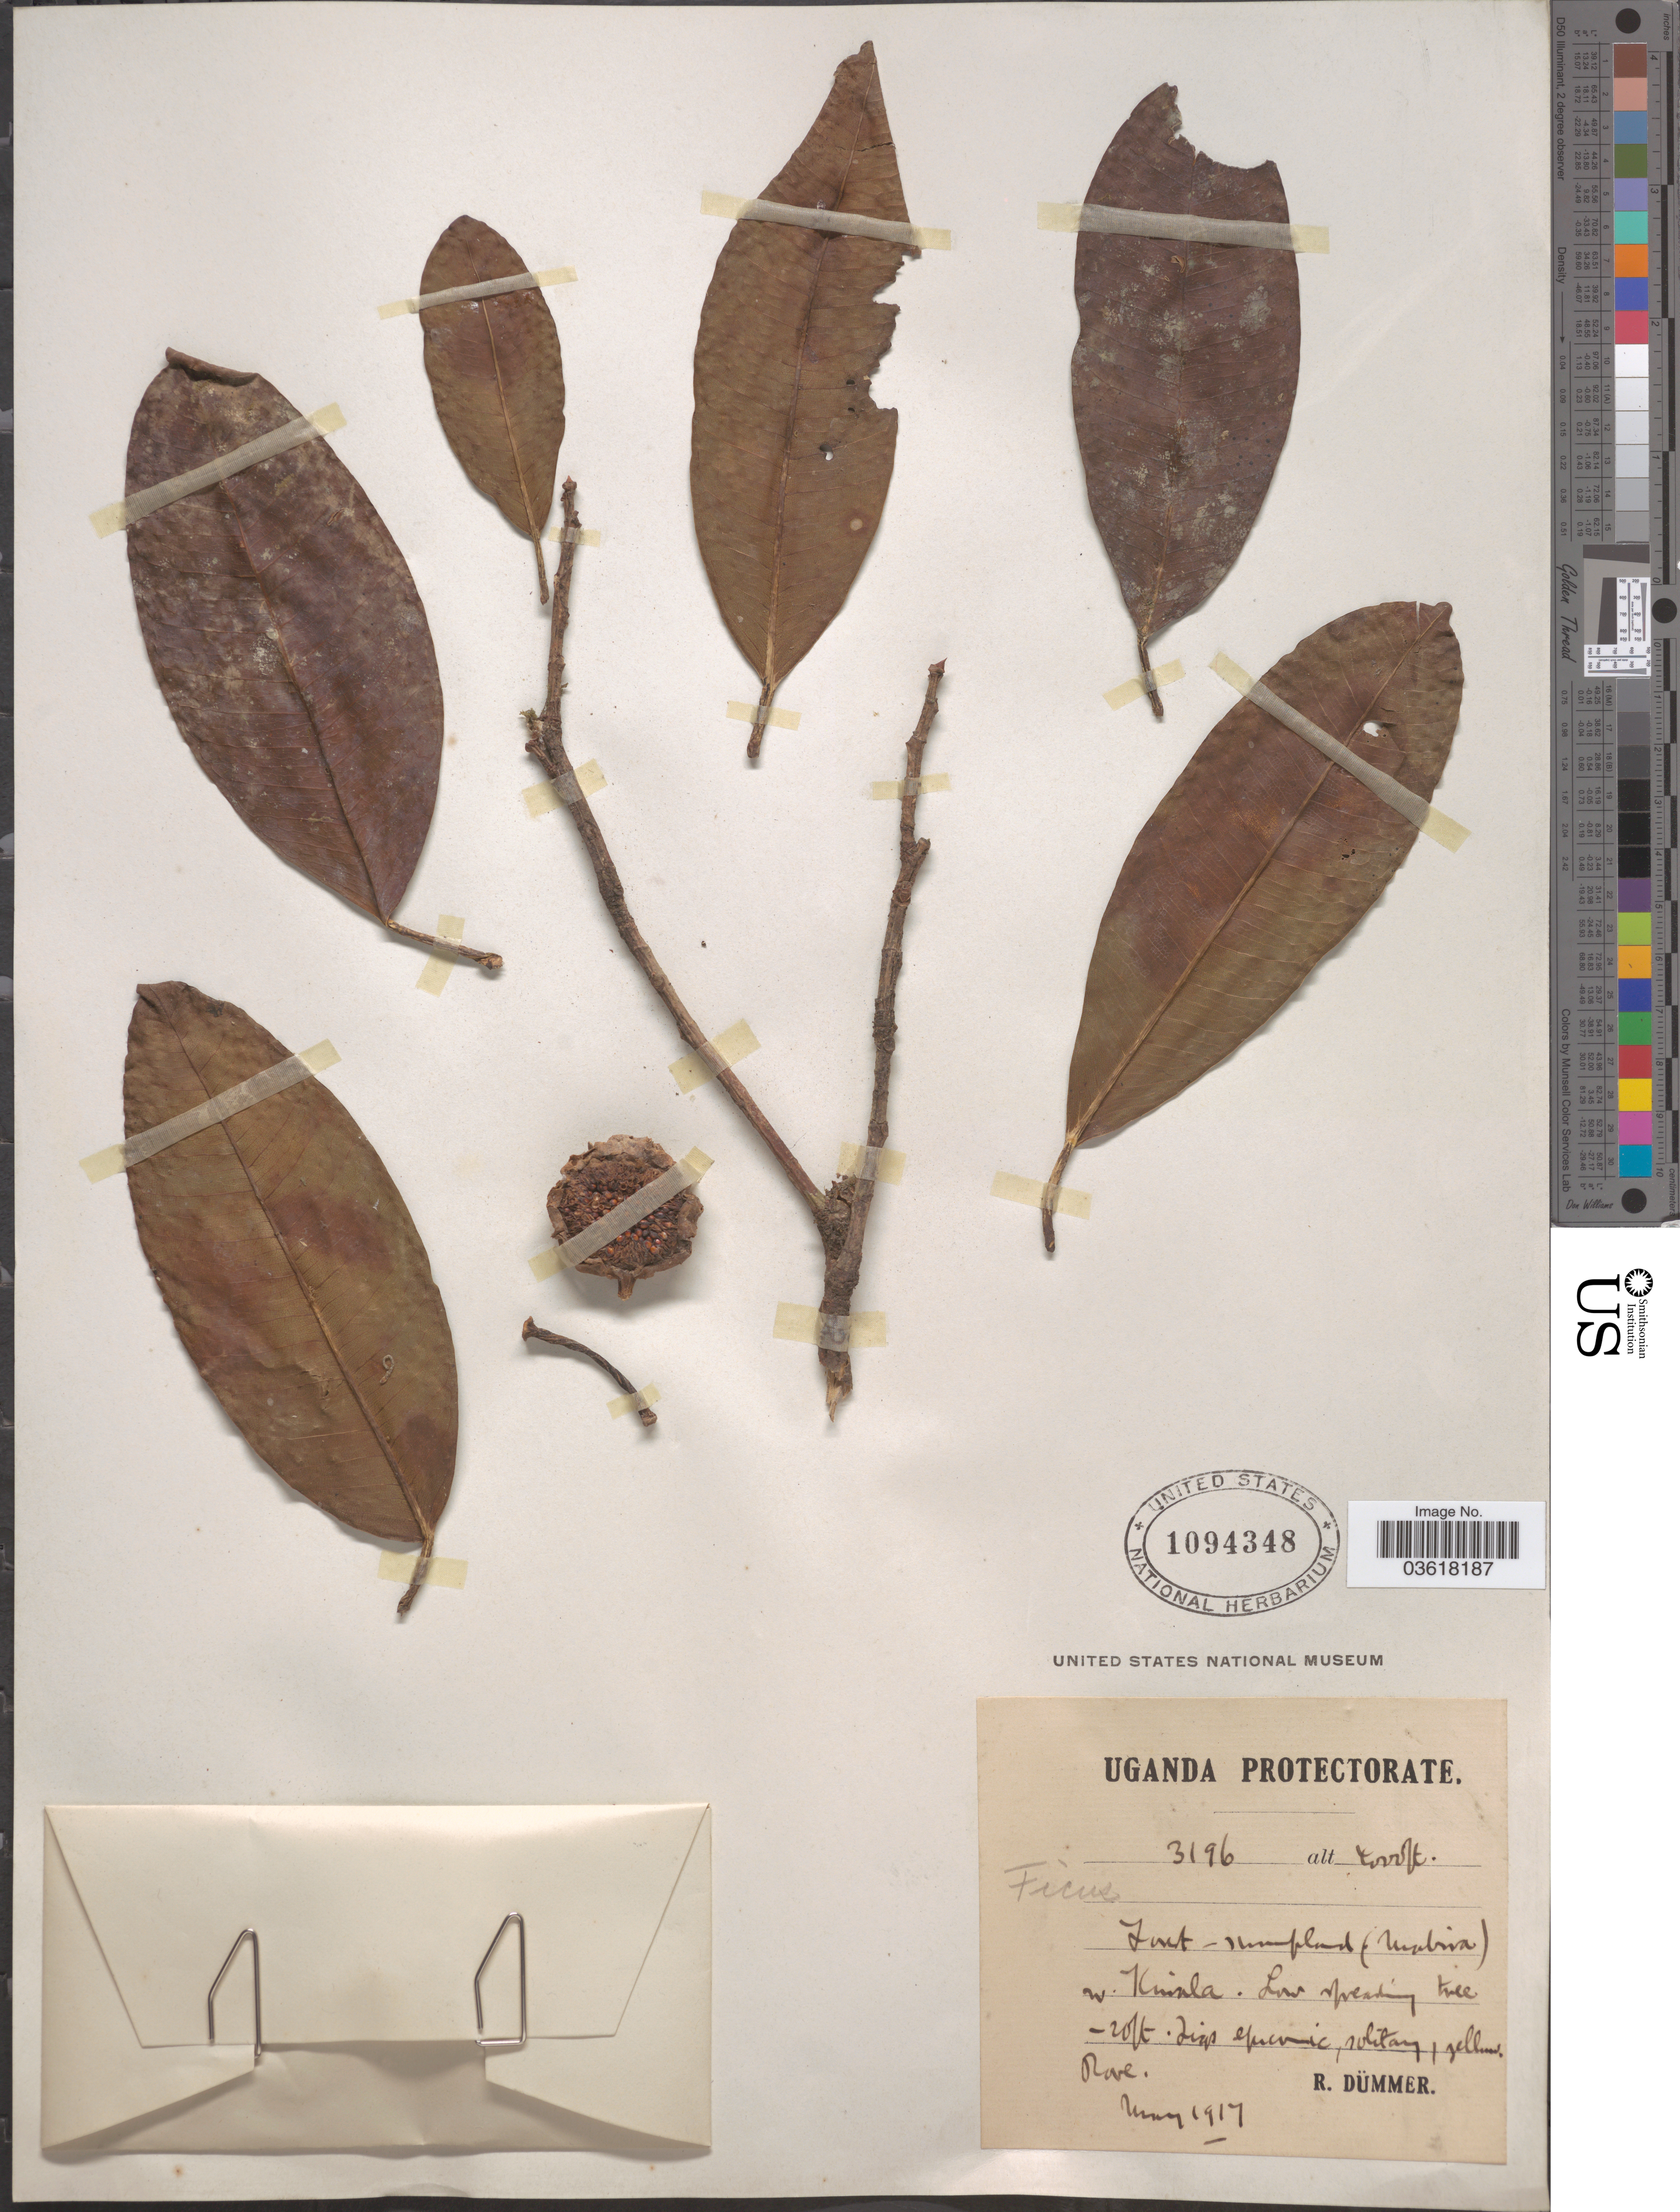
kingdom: Plantae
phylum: Tracheophyta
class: Magnoliopsida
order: Rosales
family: Moraceae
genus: Ficus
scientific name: Ficus sp.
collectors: R. A. Dümmer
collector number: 3196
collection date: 1917-05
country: Uganda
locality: Uganda Protectorate. (Mabira).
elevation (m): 1219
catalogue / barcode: US 1094348